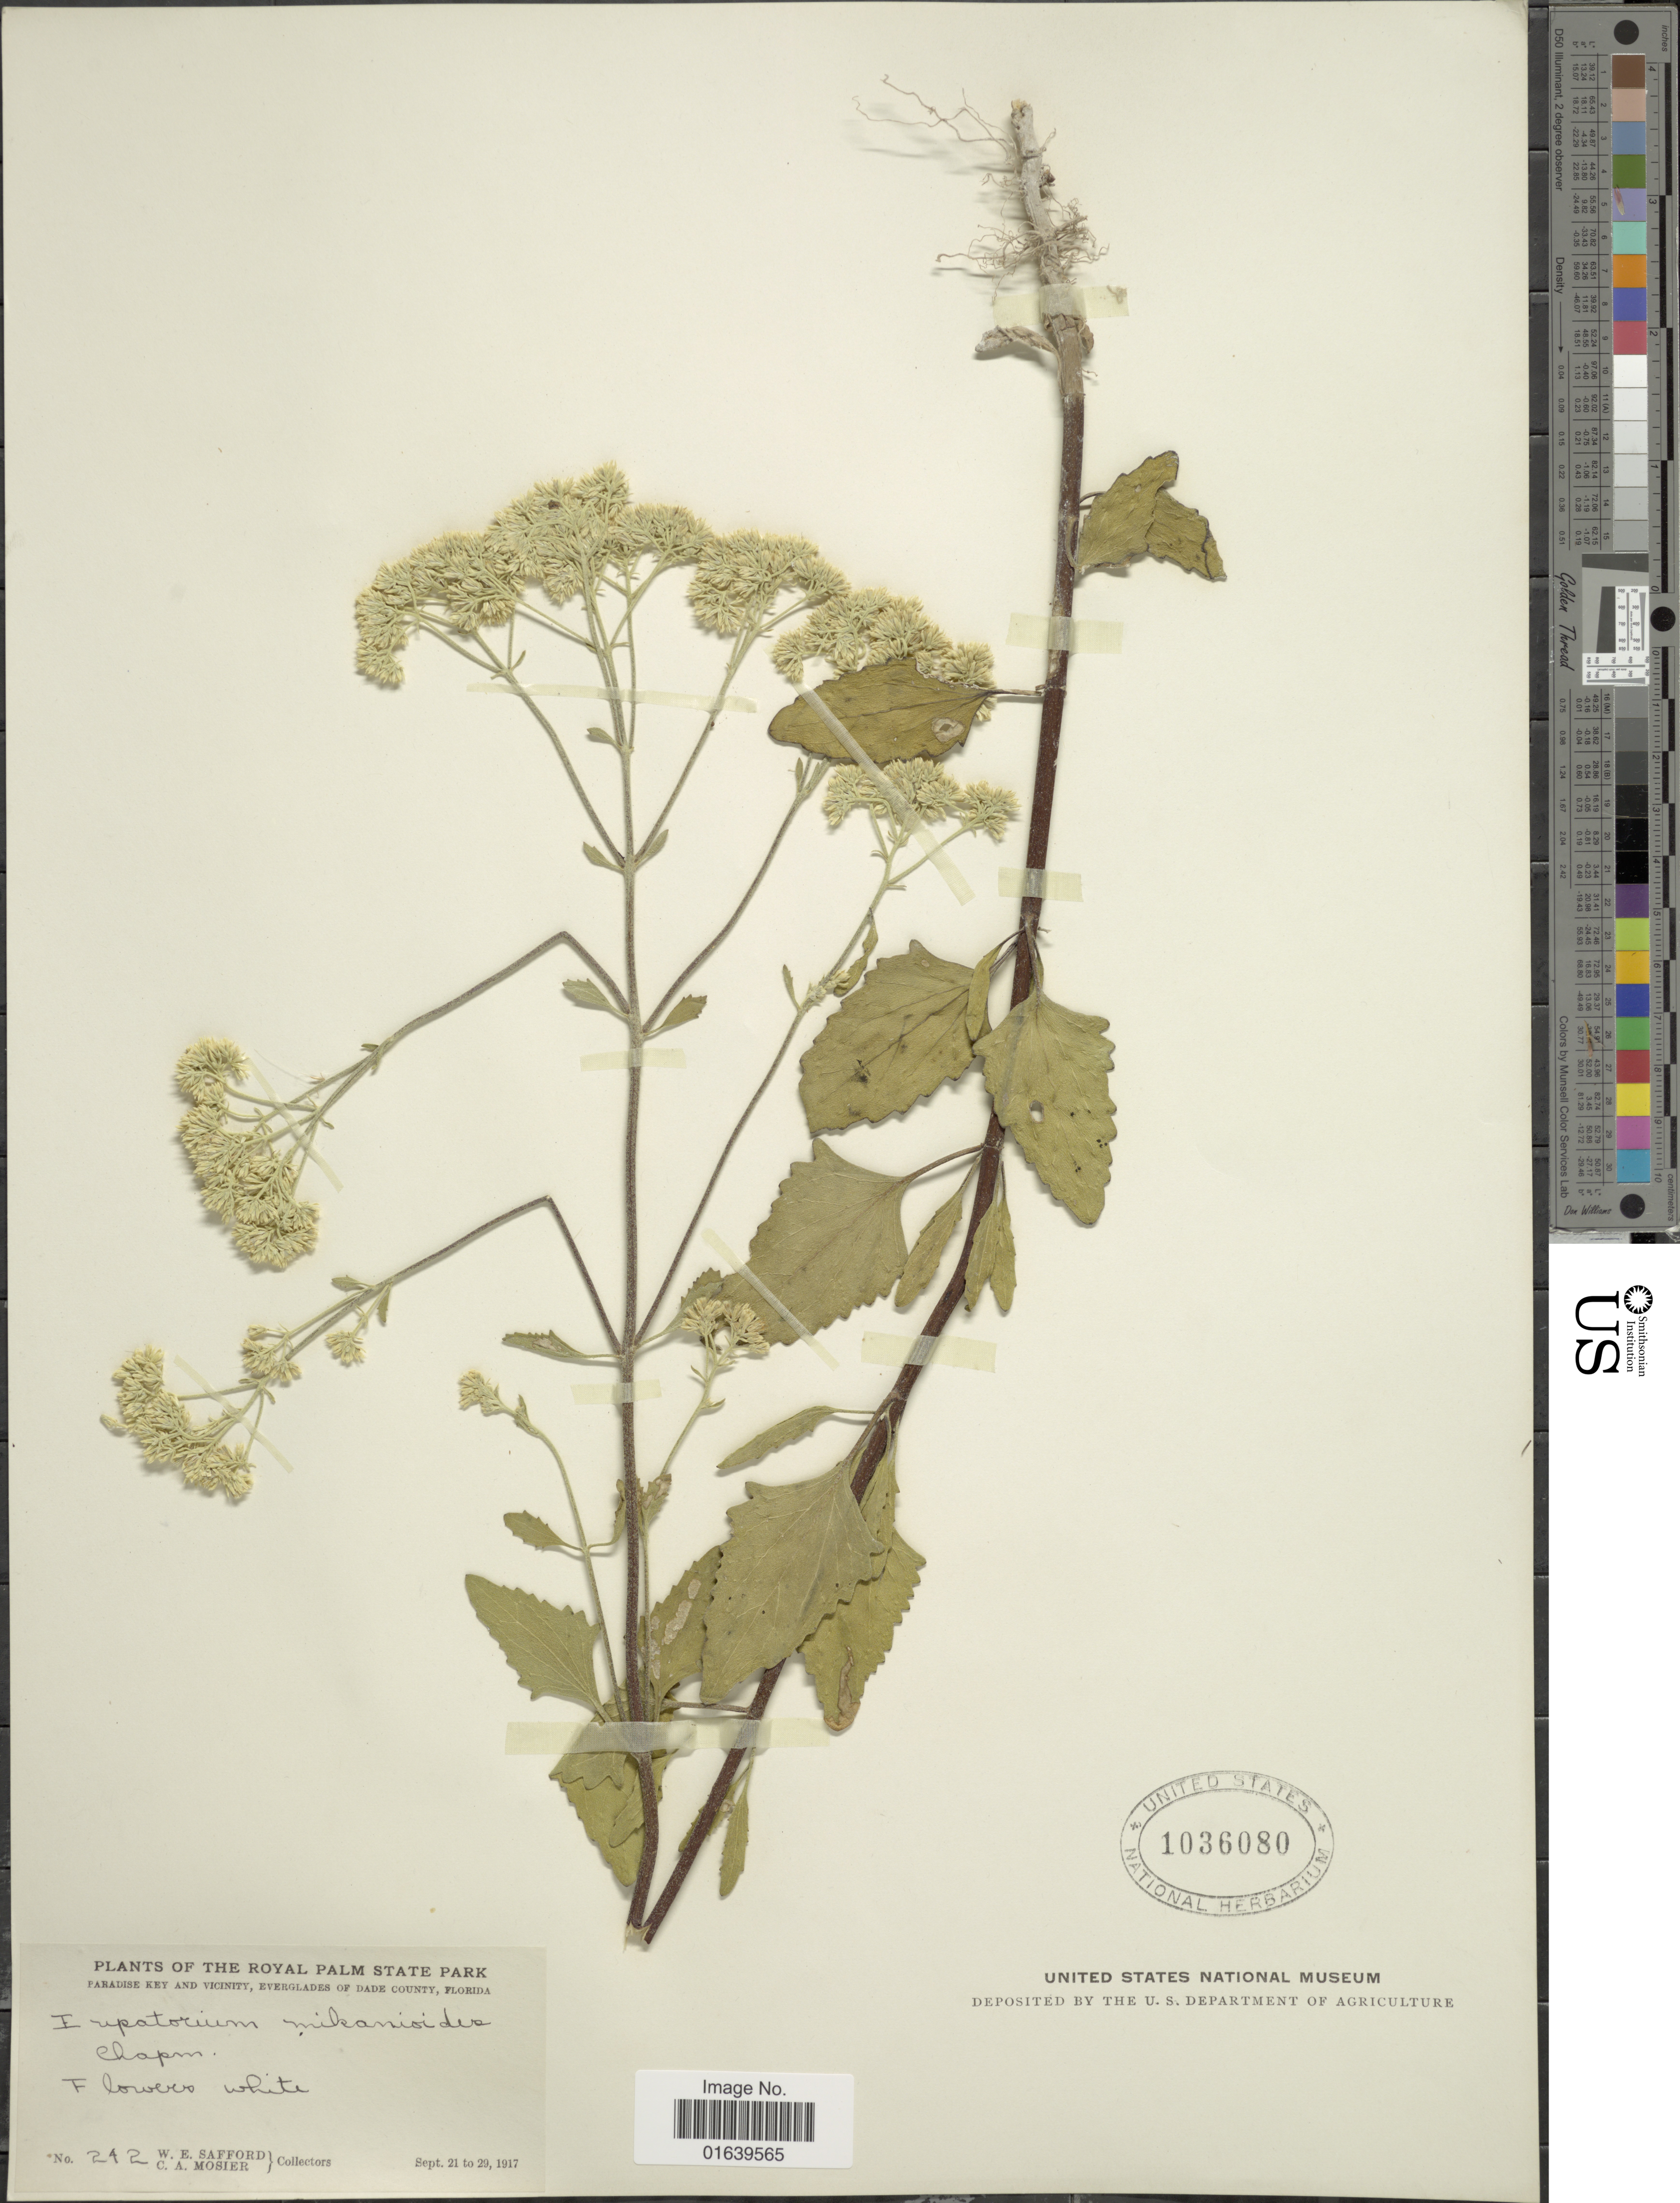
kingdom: Plantae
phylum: Tracheophyta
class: Magnoliopsida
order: Asterales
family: Asteraceae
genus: Eupatorium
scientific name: Eupatorium mikanioides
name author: Chapman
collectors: W. E. Safford & C. A. Mosier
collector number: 212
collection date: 1917-09-21/1917-09-29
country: United States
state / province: Florida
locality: Royal Palm State Park, Paradise Key and Vicinity, Everglades of Dade County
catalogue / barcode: US 1036080